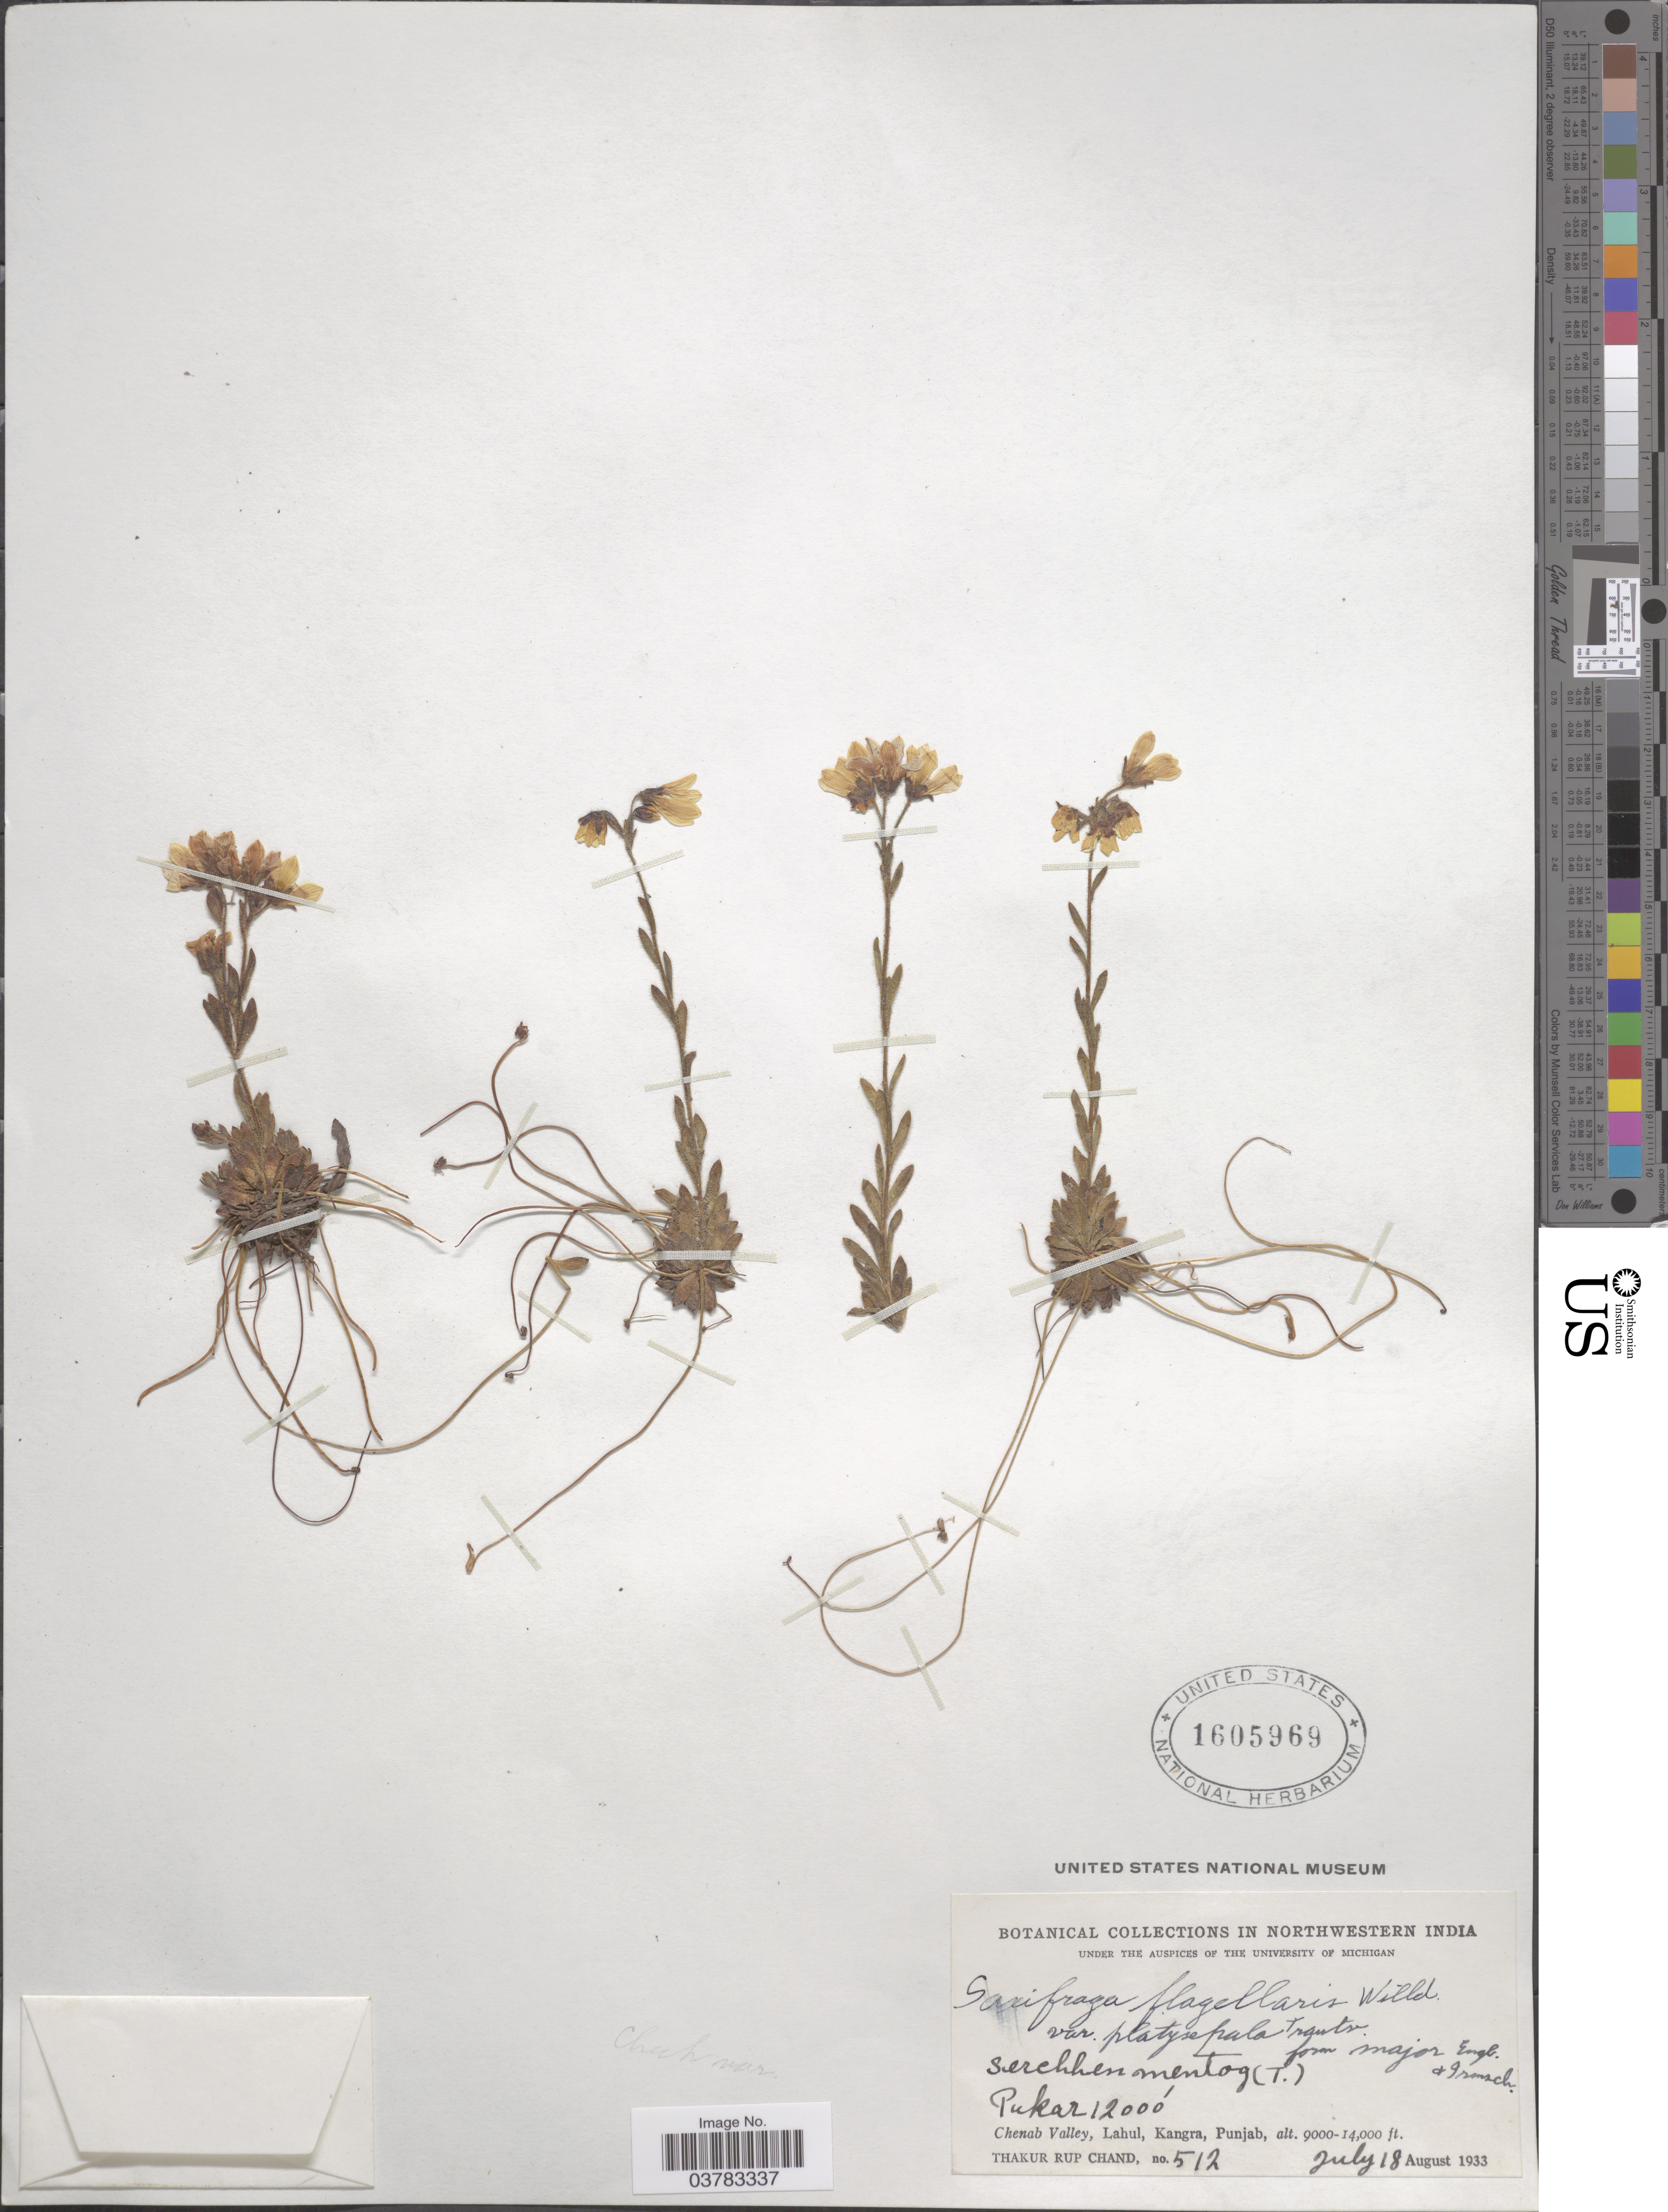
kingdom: Plantae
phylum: Tracheophyta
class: Magnoliopsida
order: Saxifragales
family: Saxifragaceae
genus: Saxifraga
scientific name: Saxifraga flagellaris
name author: Willd. ex Sternb.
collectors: T. R. Chand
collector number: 512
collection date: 1933-07-18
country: India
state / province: Punjab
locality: Northwestern India. Pukar. Chenab Valley, Lahul, Kangra.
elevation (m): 3658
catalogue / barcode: US 1605969